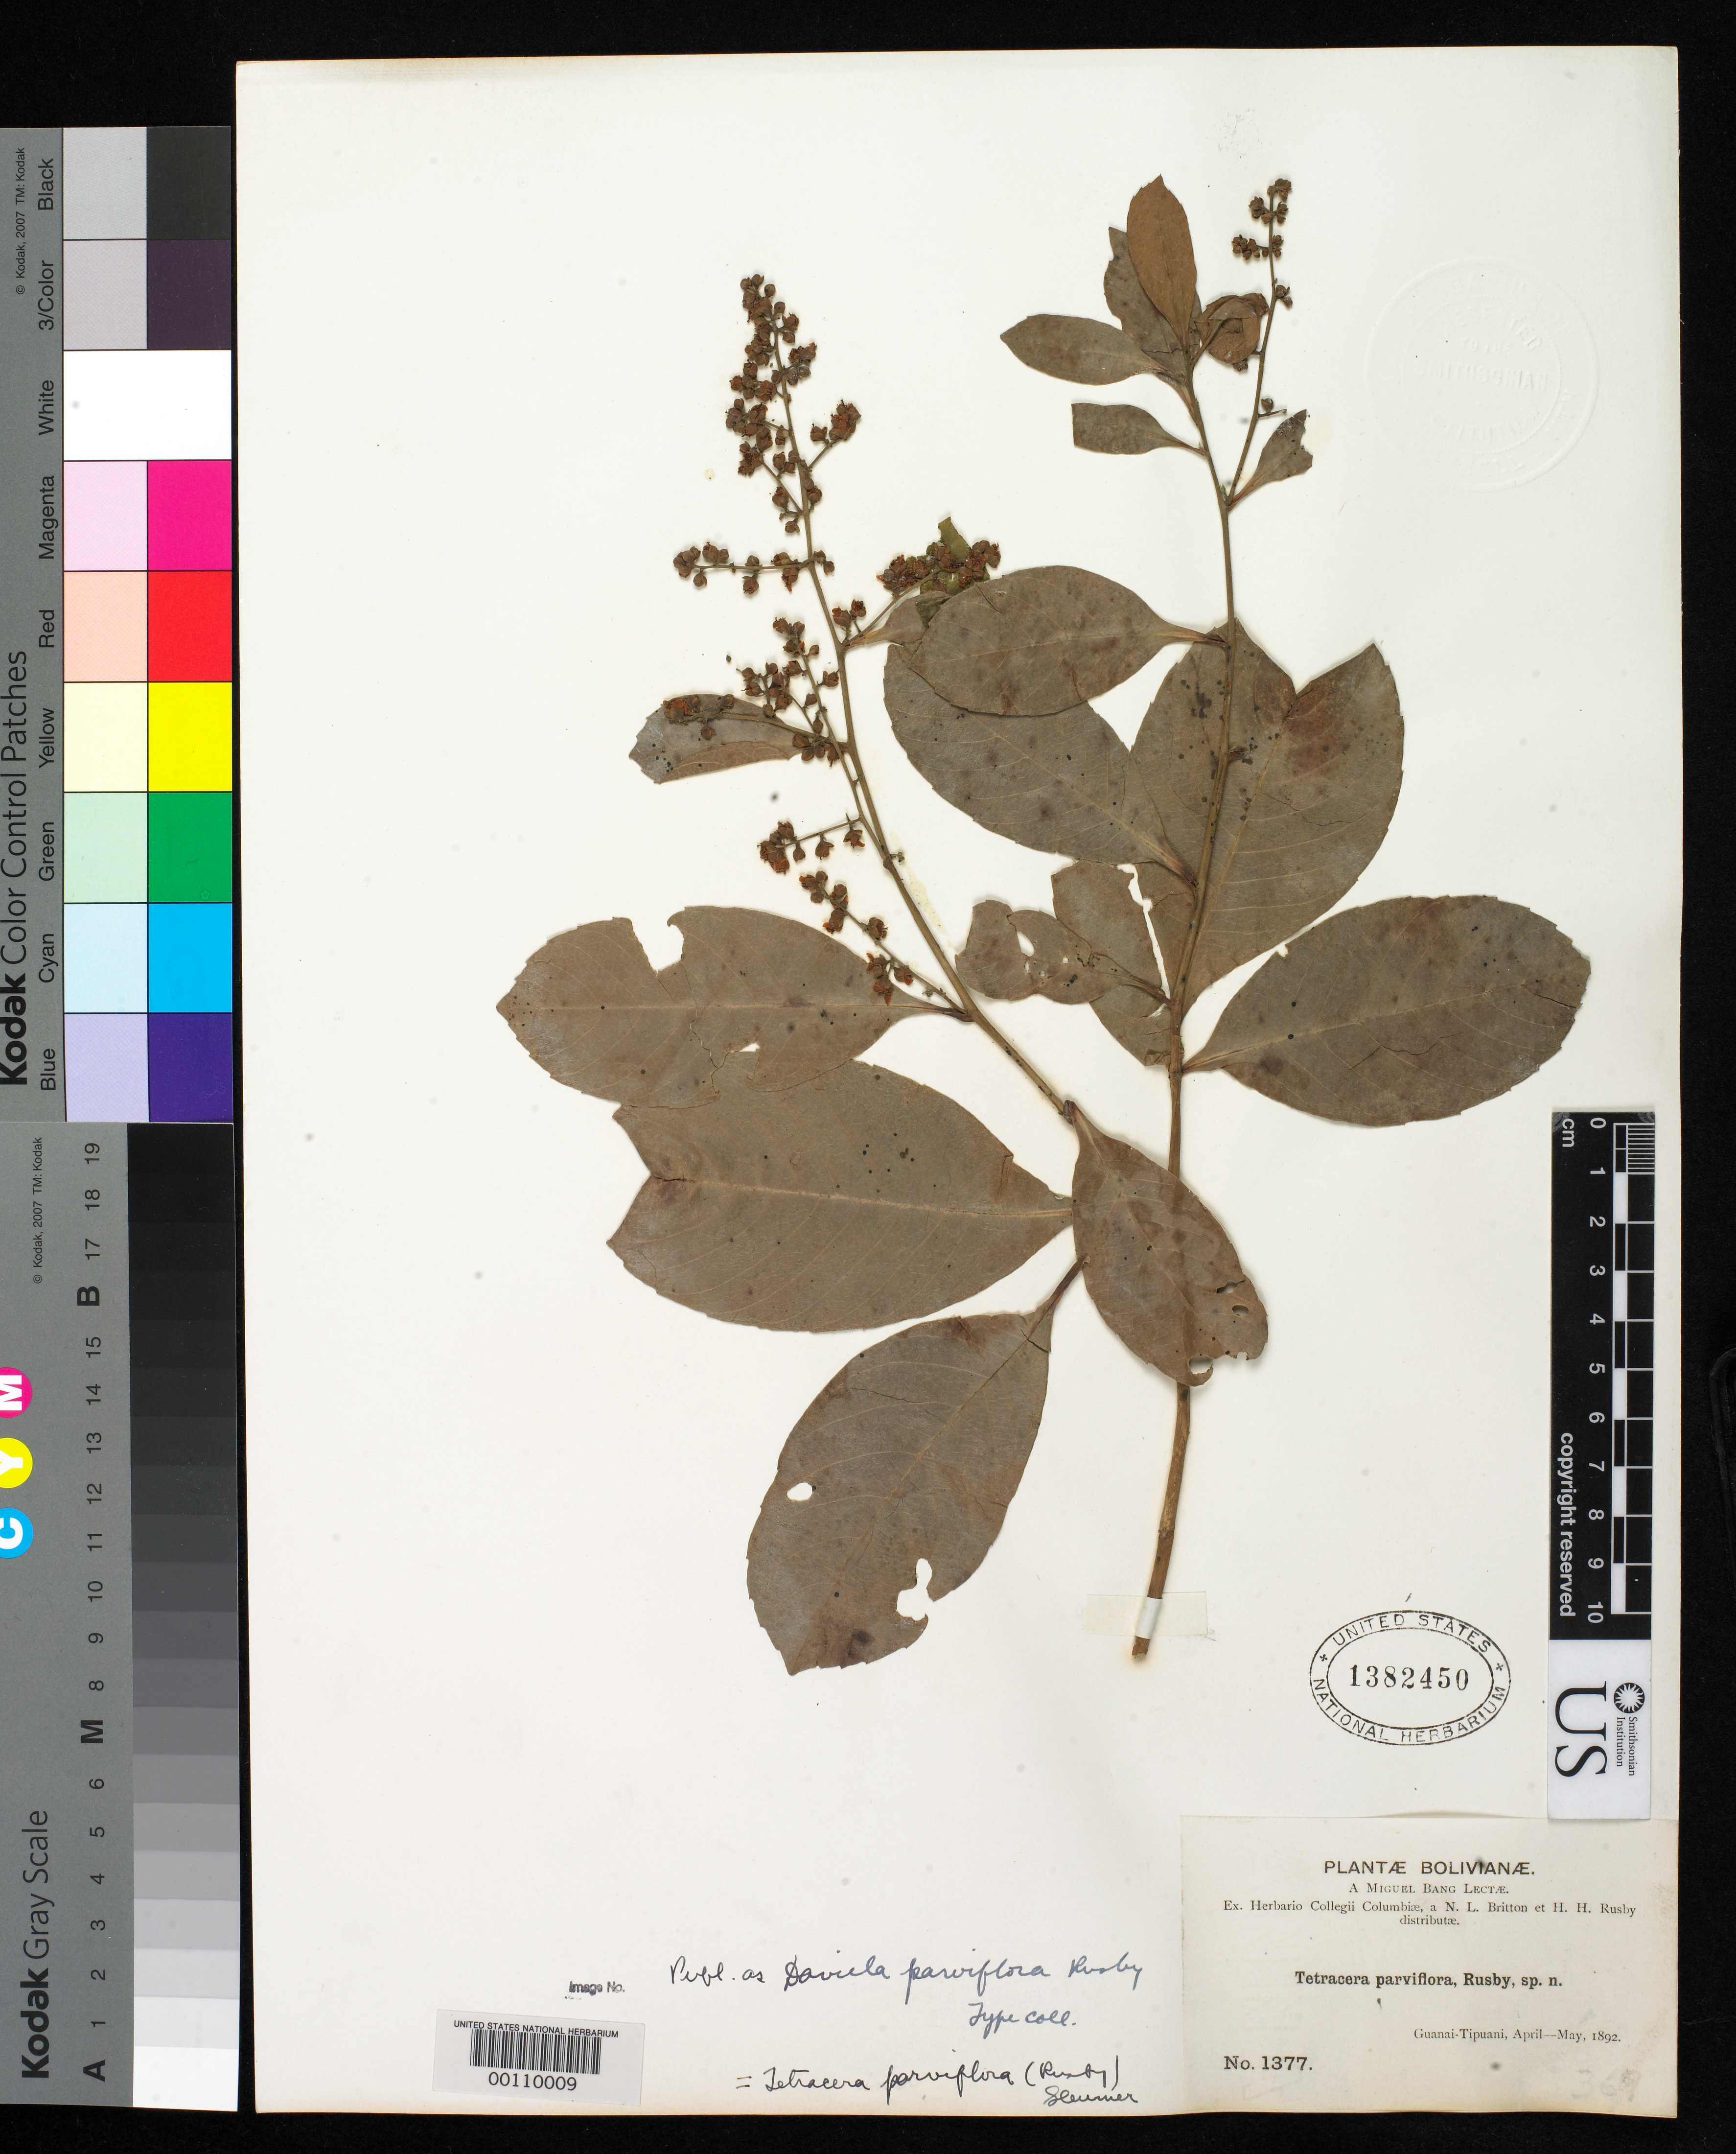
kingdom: Plantae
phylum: Tracheophyta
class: Magnoliopsida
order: Dilleniales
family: Dilleniaceae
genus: Davilla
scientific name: Davilla parviflora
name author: Rusby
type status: Isotype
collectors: M. Bang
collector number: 1377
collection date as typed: Apr 1892 to -- May 1892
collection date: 1892-04/1892-05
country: Bolivia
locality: Guanai, Tipuani.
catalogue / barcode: US 1382450